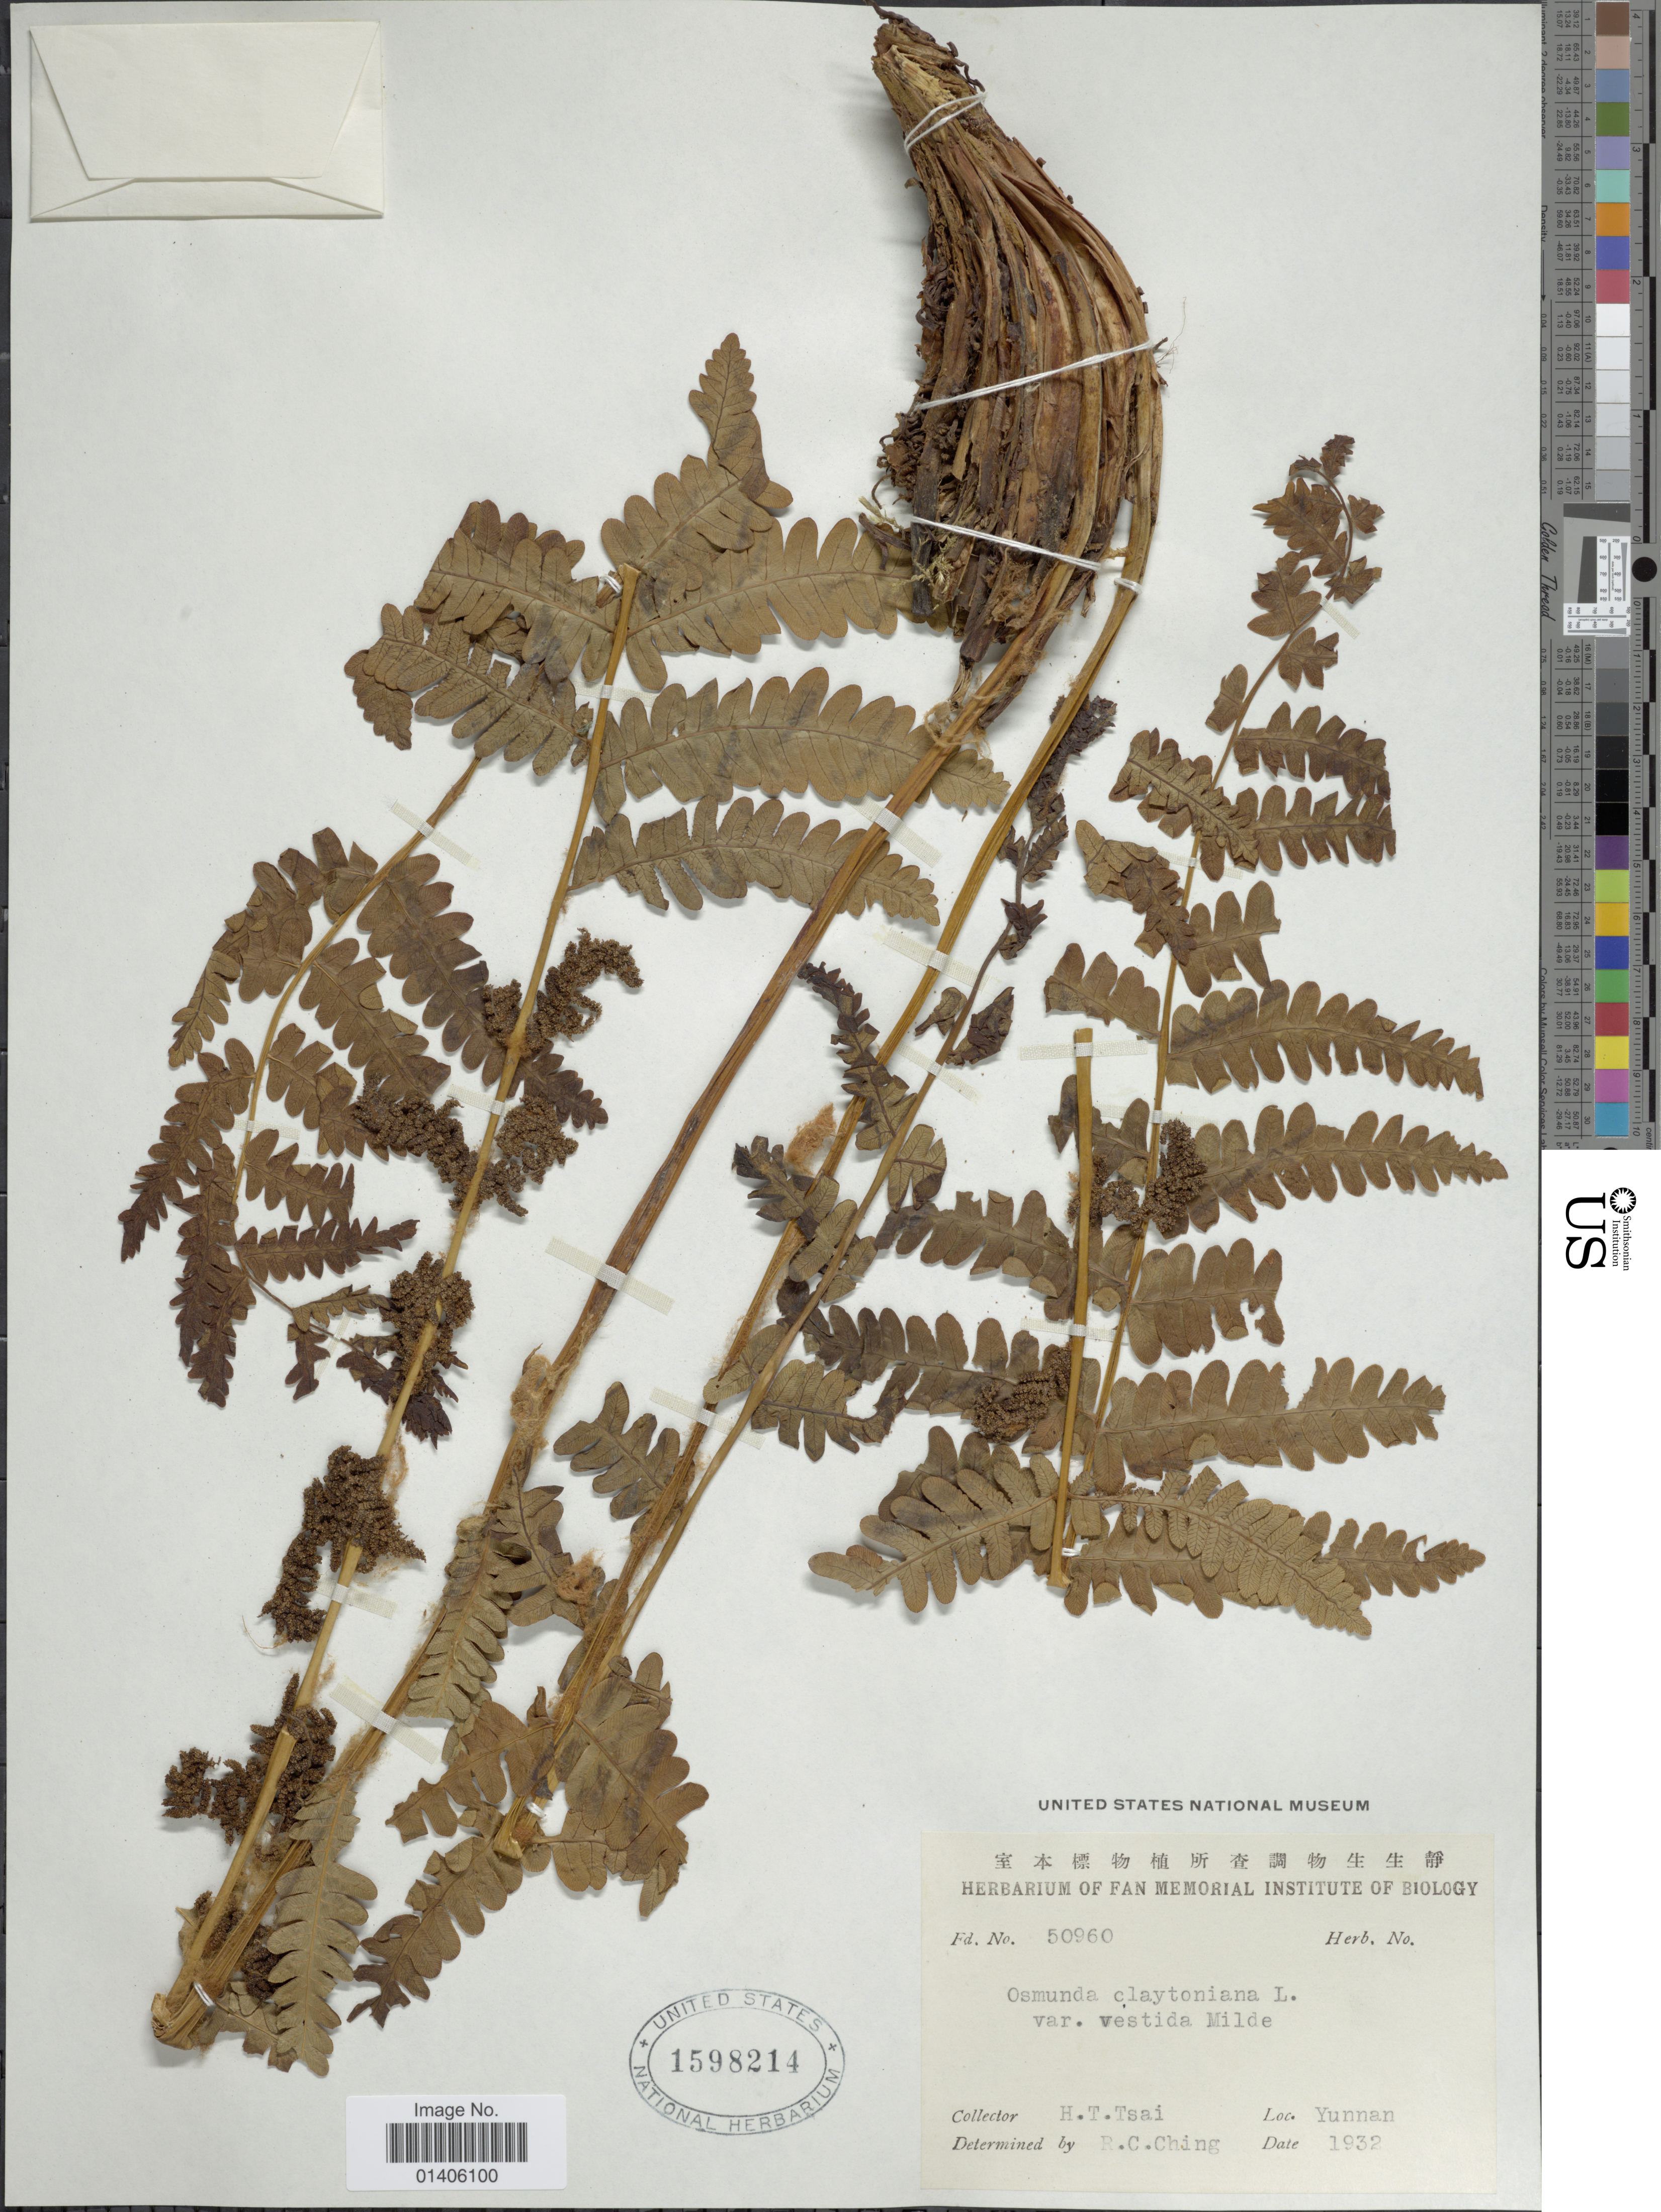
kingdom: Plantae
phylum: Tracheophyta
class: Polypodiopsida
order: Osmundales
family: Osmundaceae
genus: Osmunda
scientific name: Osmunda claytoniana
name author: (L.) Tagawa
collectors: H. Tsai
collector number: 50960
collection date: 1932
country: China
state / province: Yunnan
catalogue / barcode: US 1598214